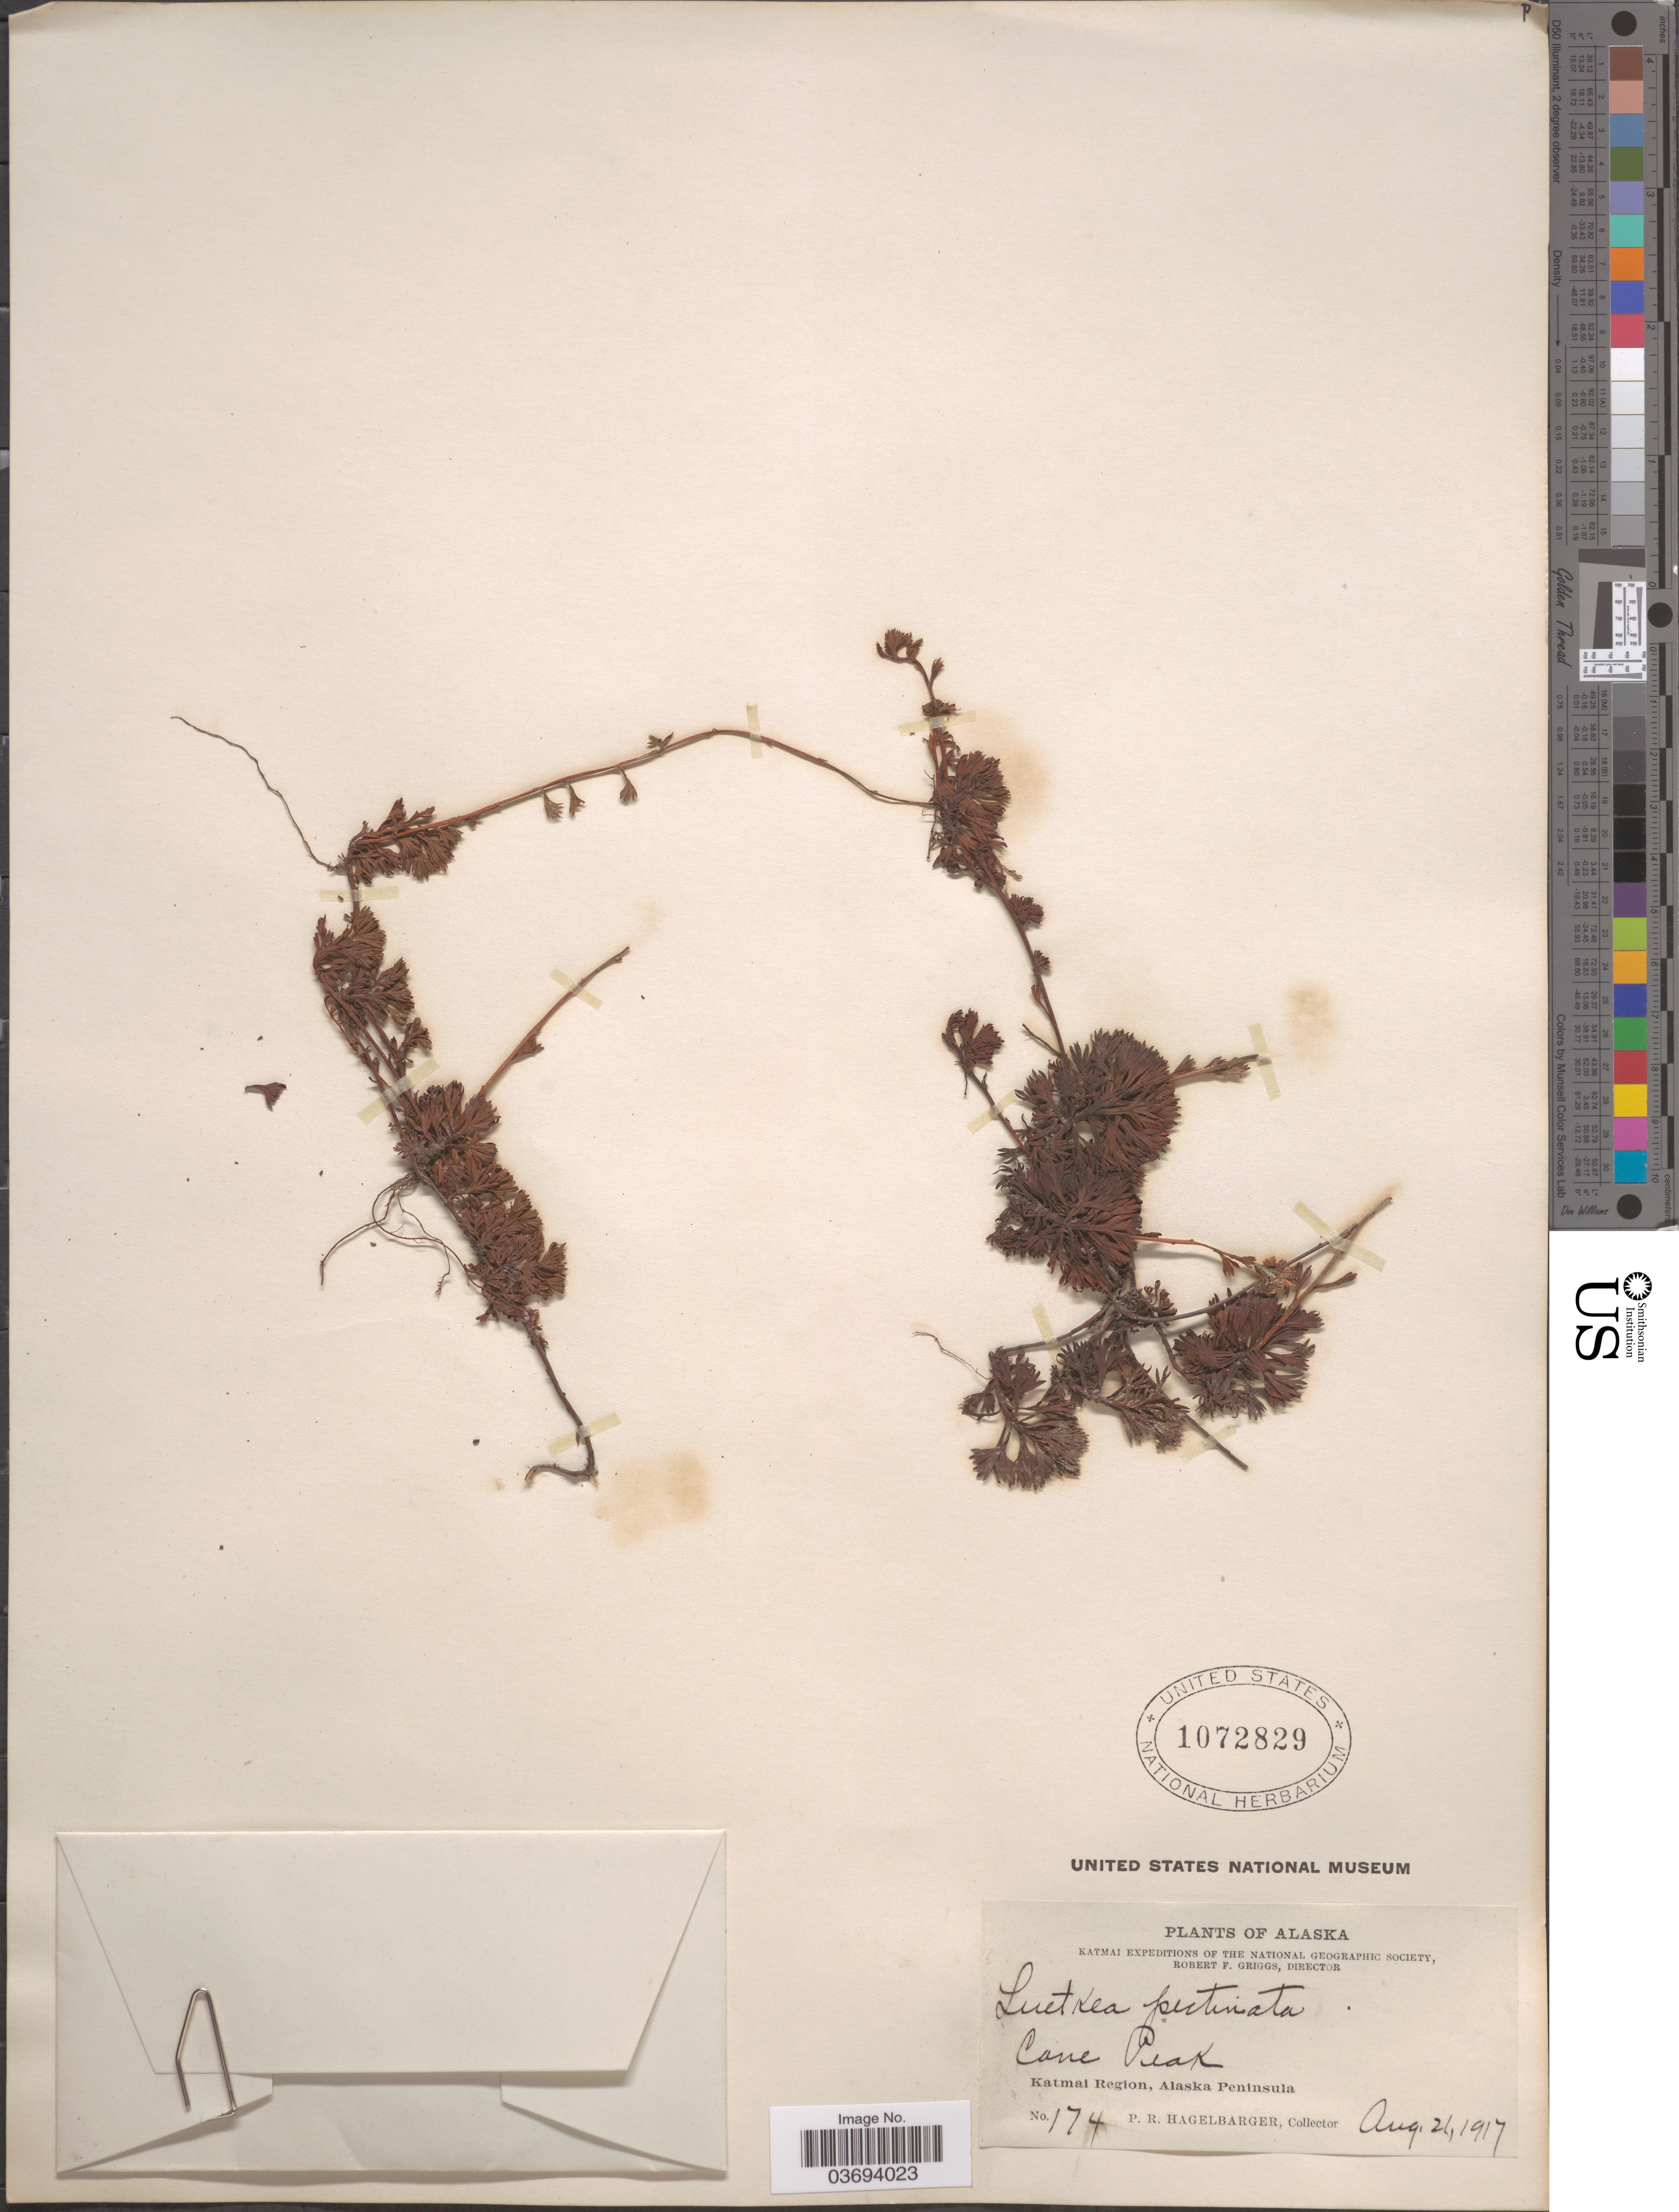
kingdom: Plantae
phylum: Tracheophyta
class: Magnoliopsida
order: Rosales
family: Rosaceae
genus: Luetkea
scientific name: Luetkea pectinata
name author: (Pursh) Kuntze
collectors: P. Hagelbarger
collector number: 174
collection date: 1917-08-21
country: United States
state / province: Alaska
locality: Cane Peak. Katmai Region, Alaska Peninsula.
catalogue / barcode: US 1072829